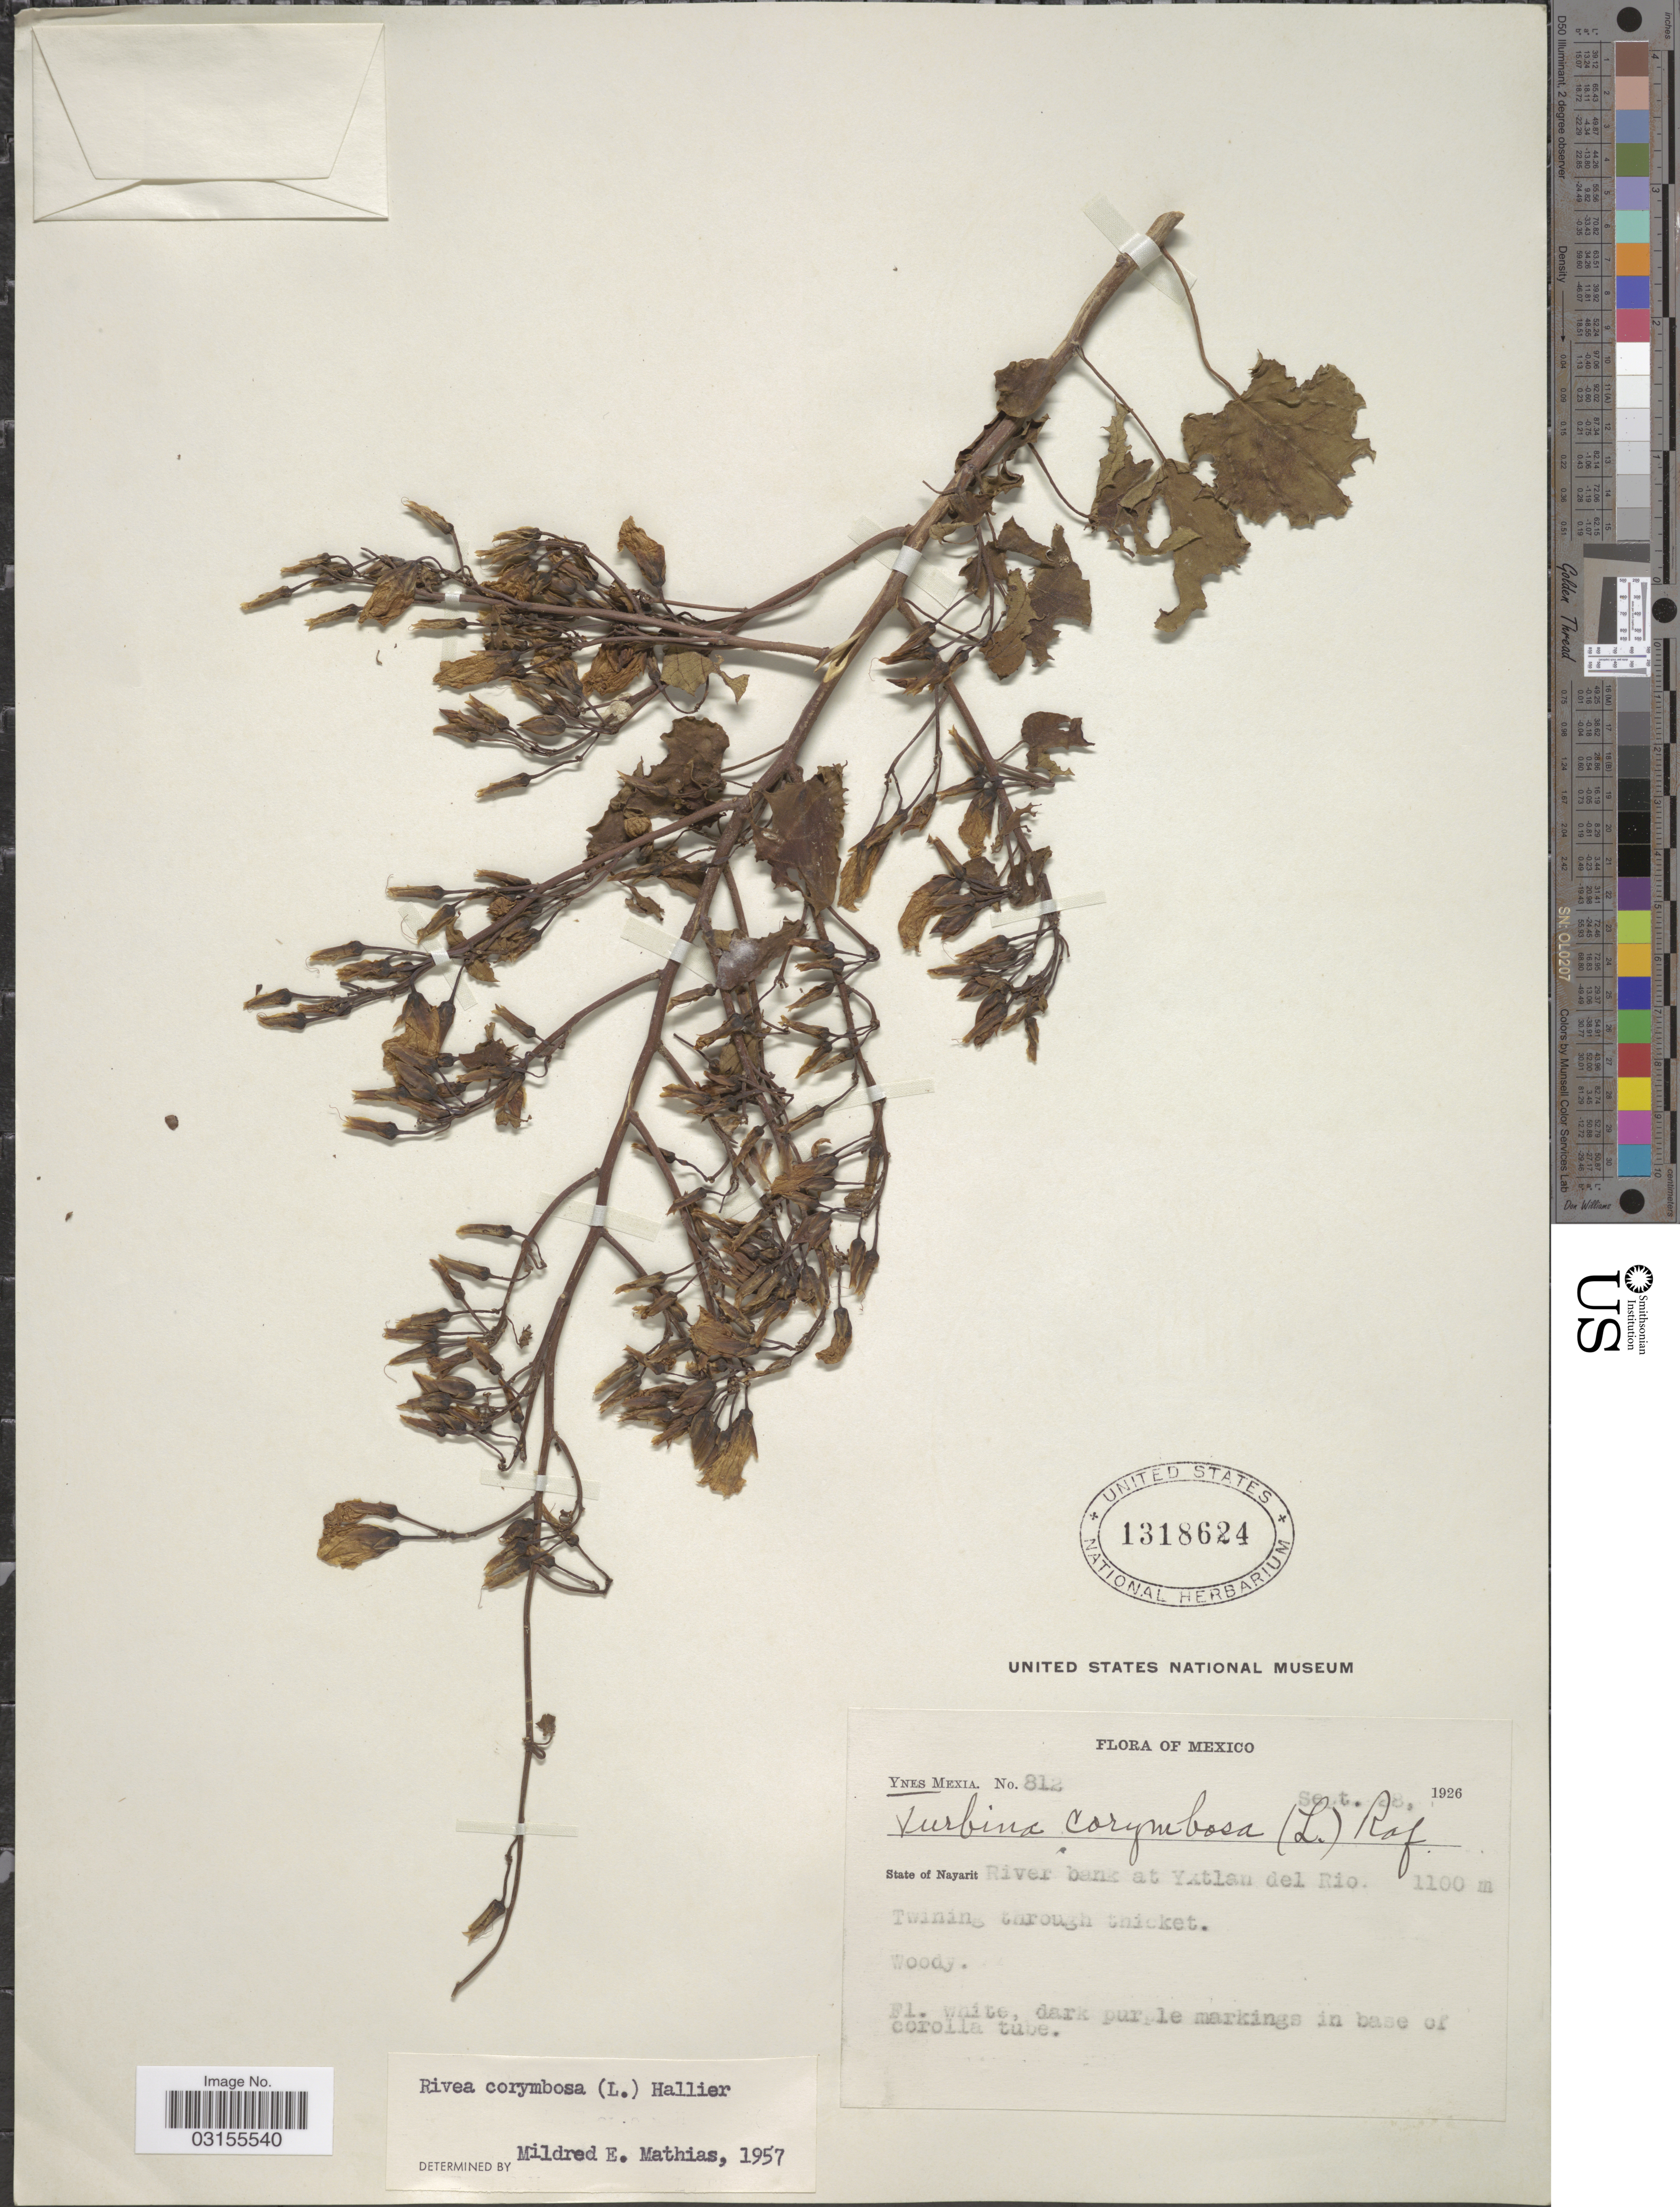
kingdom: Plantae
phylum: Tracheophyta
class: Magnoliopsida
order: Solanales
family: Convolvulaceae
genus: Turbina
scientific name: Turbina corymbosa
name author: (L.) Raf.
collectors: Y. Mexia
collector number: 812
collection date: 1926-09-28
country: Mexico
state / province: Nayarit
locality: River bank of Yxtlan del Rio.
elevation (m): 1100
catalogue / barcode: US 1318624